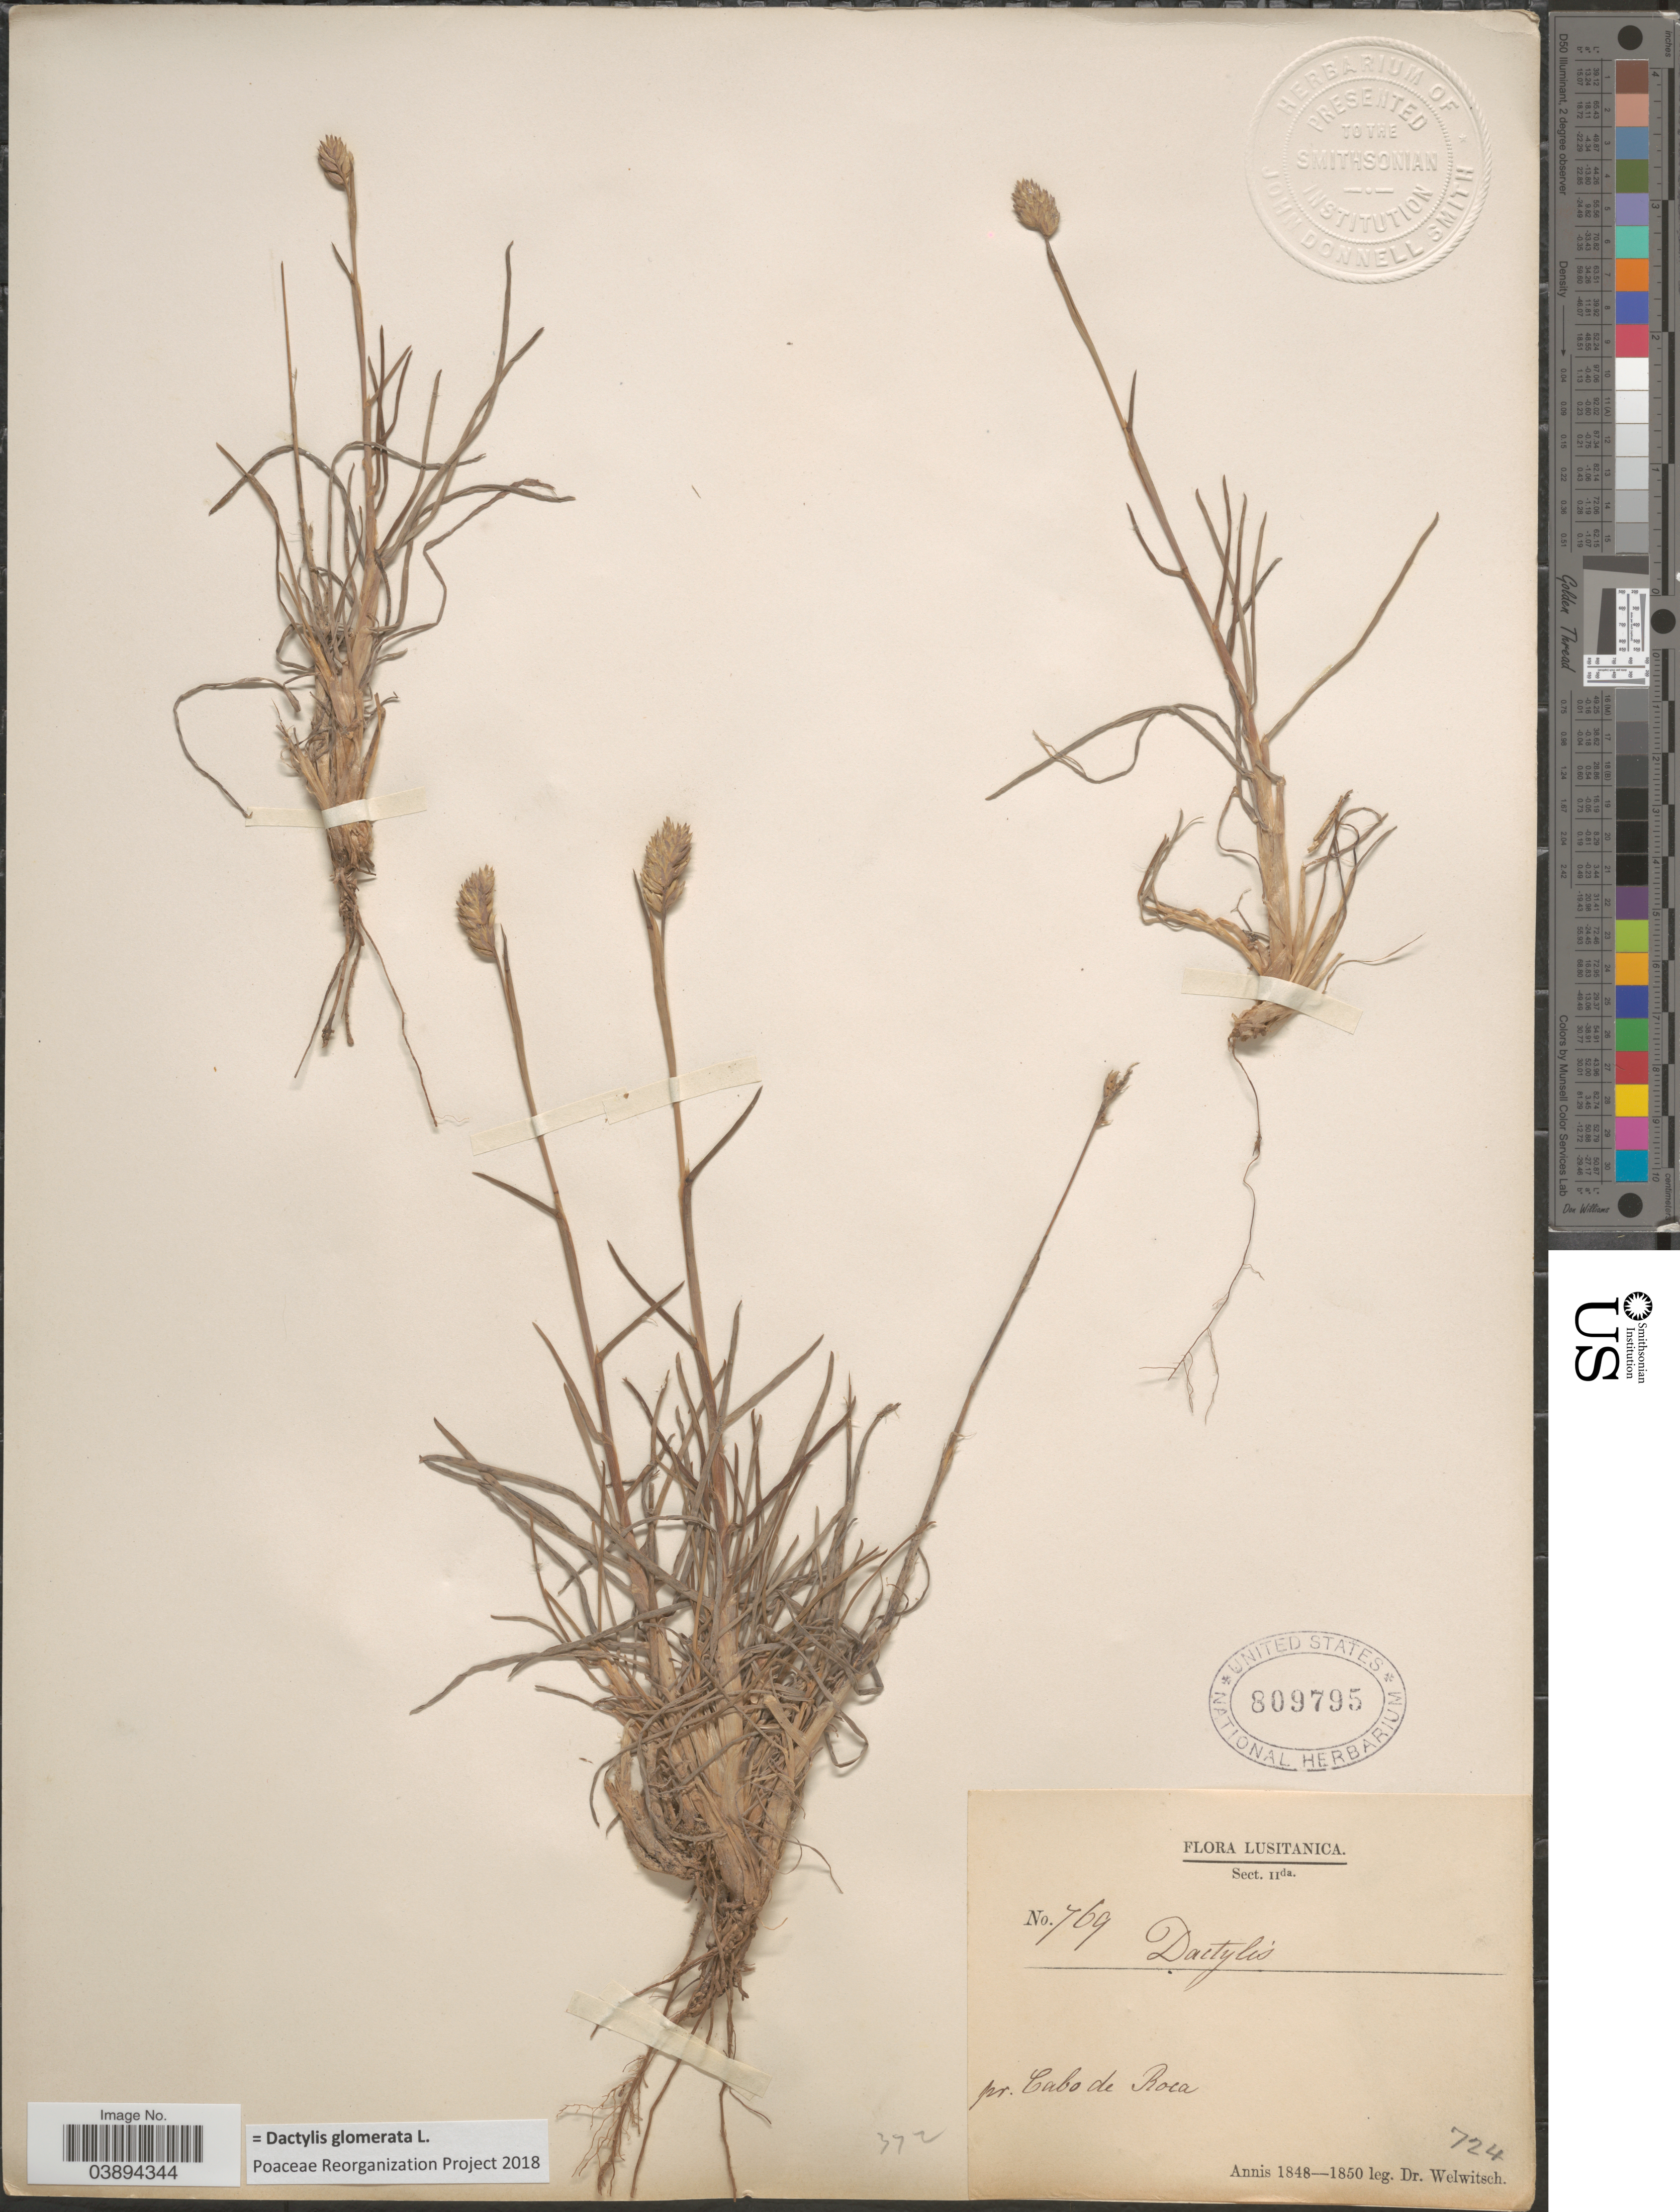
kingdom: Plantae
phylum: Tracheophyta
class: Liliopsida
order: Poales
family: Poaceae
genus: Dactylis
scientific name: Dactylis glomerata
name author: L.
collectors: -. Welwitsch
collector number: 769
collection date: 1848/1850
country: Portugal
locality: Lusitanica. Pr. Cabo de Roca.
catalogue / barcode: US 809795